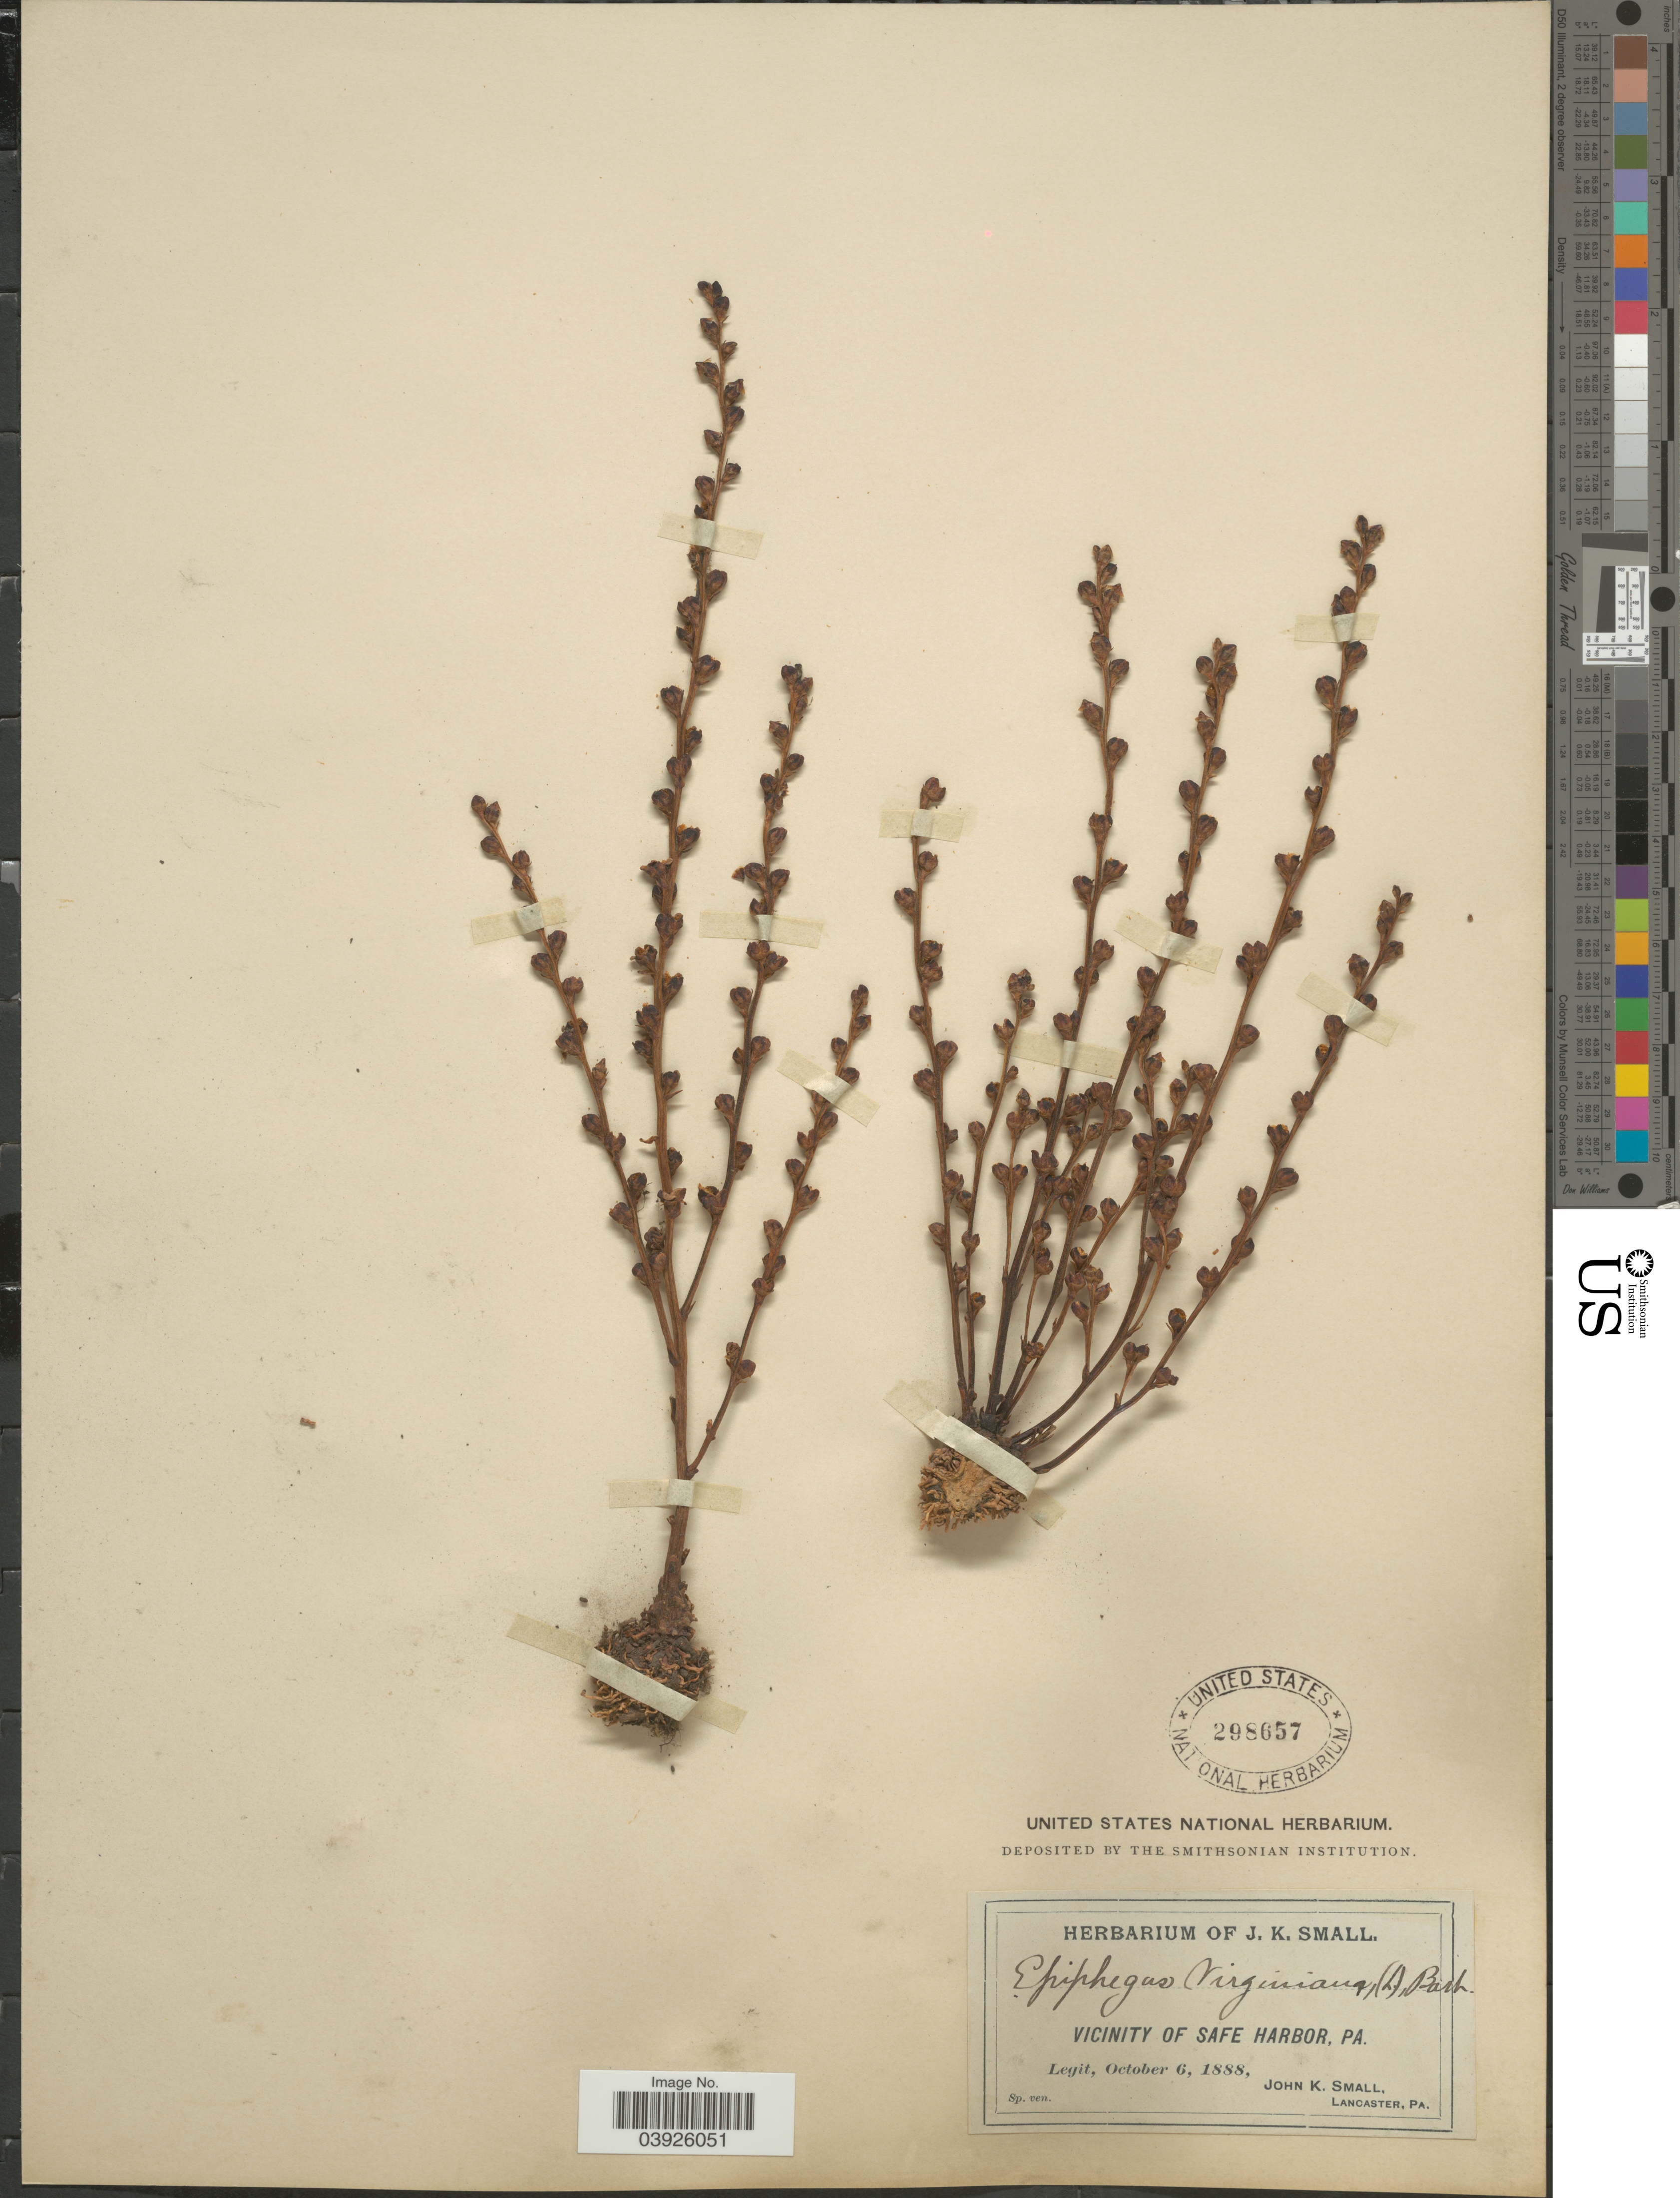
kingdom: Plantae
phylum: Tracheophyta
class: Magnoliopsida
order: Lamiales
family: Orobanchaceae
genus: Epifagus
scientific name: Epifagus virginiana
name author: (L.) W.P.C. Barton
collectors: J. K. Small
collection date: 1888-10-06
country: United States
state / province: Pennsylvania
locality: Vicinity of Safe Harbor.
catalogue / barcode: US 298657